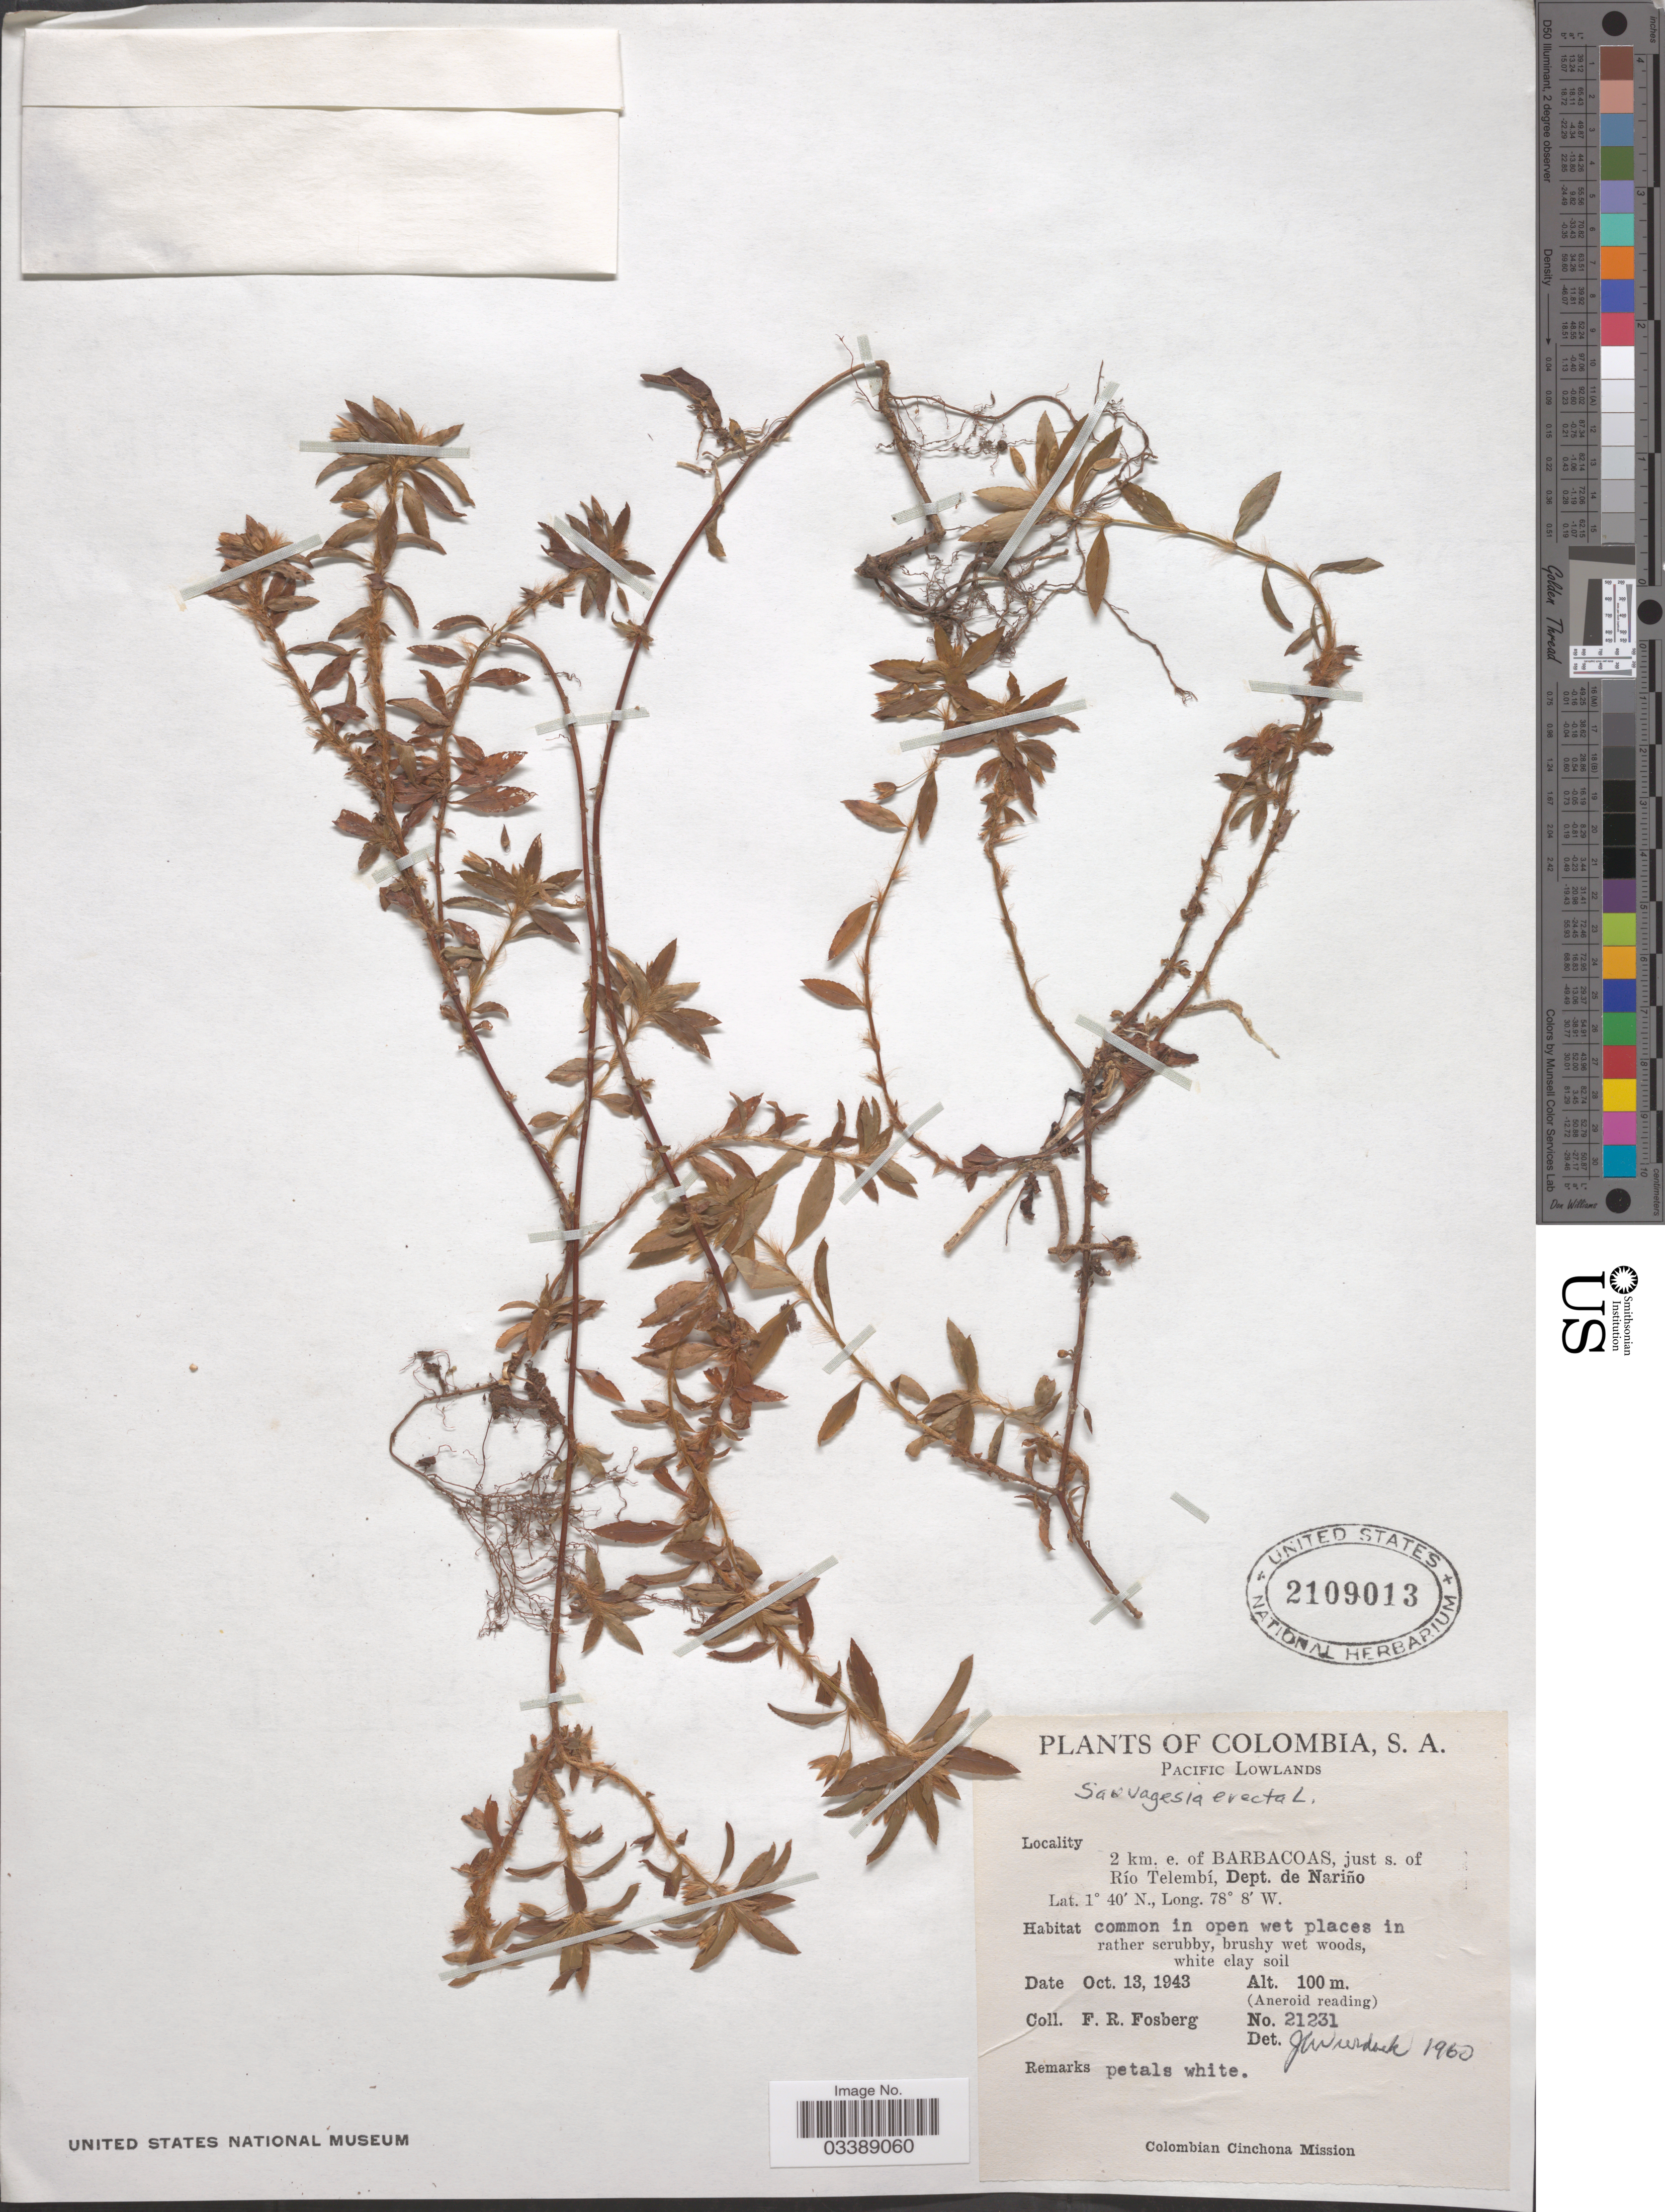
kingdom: Plantae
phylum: Tracheophyta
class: Magnoliopsida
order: Malpighiales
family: Ochnaceae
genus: Sauvagesia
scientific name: Sauvagesia erecta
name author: L.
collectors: F. R. Fosberg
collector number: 21231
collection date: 1943-10-13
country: Colombia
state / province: Nariño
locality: Pacific Lowlands. 2 km. e. of Barbacoas, just s. of Río Telembí, Dept. de Nariño.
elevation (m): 100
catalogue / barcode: US 2109013